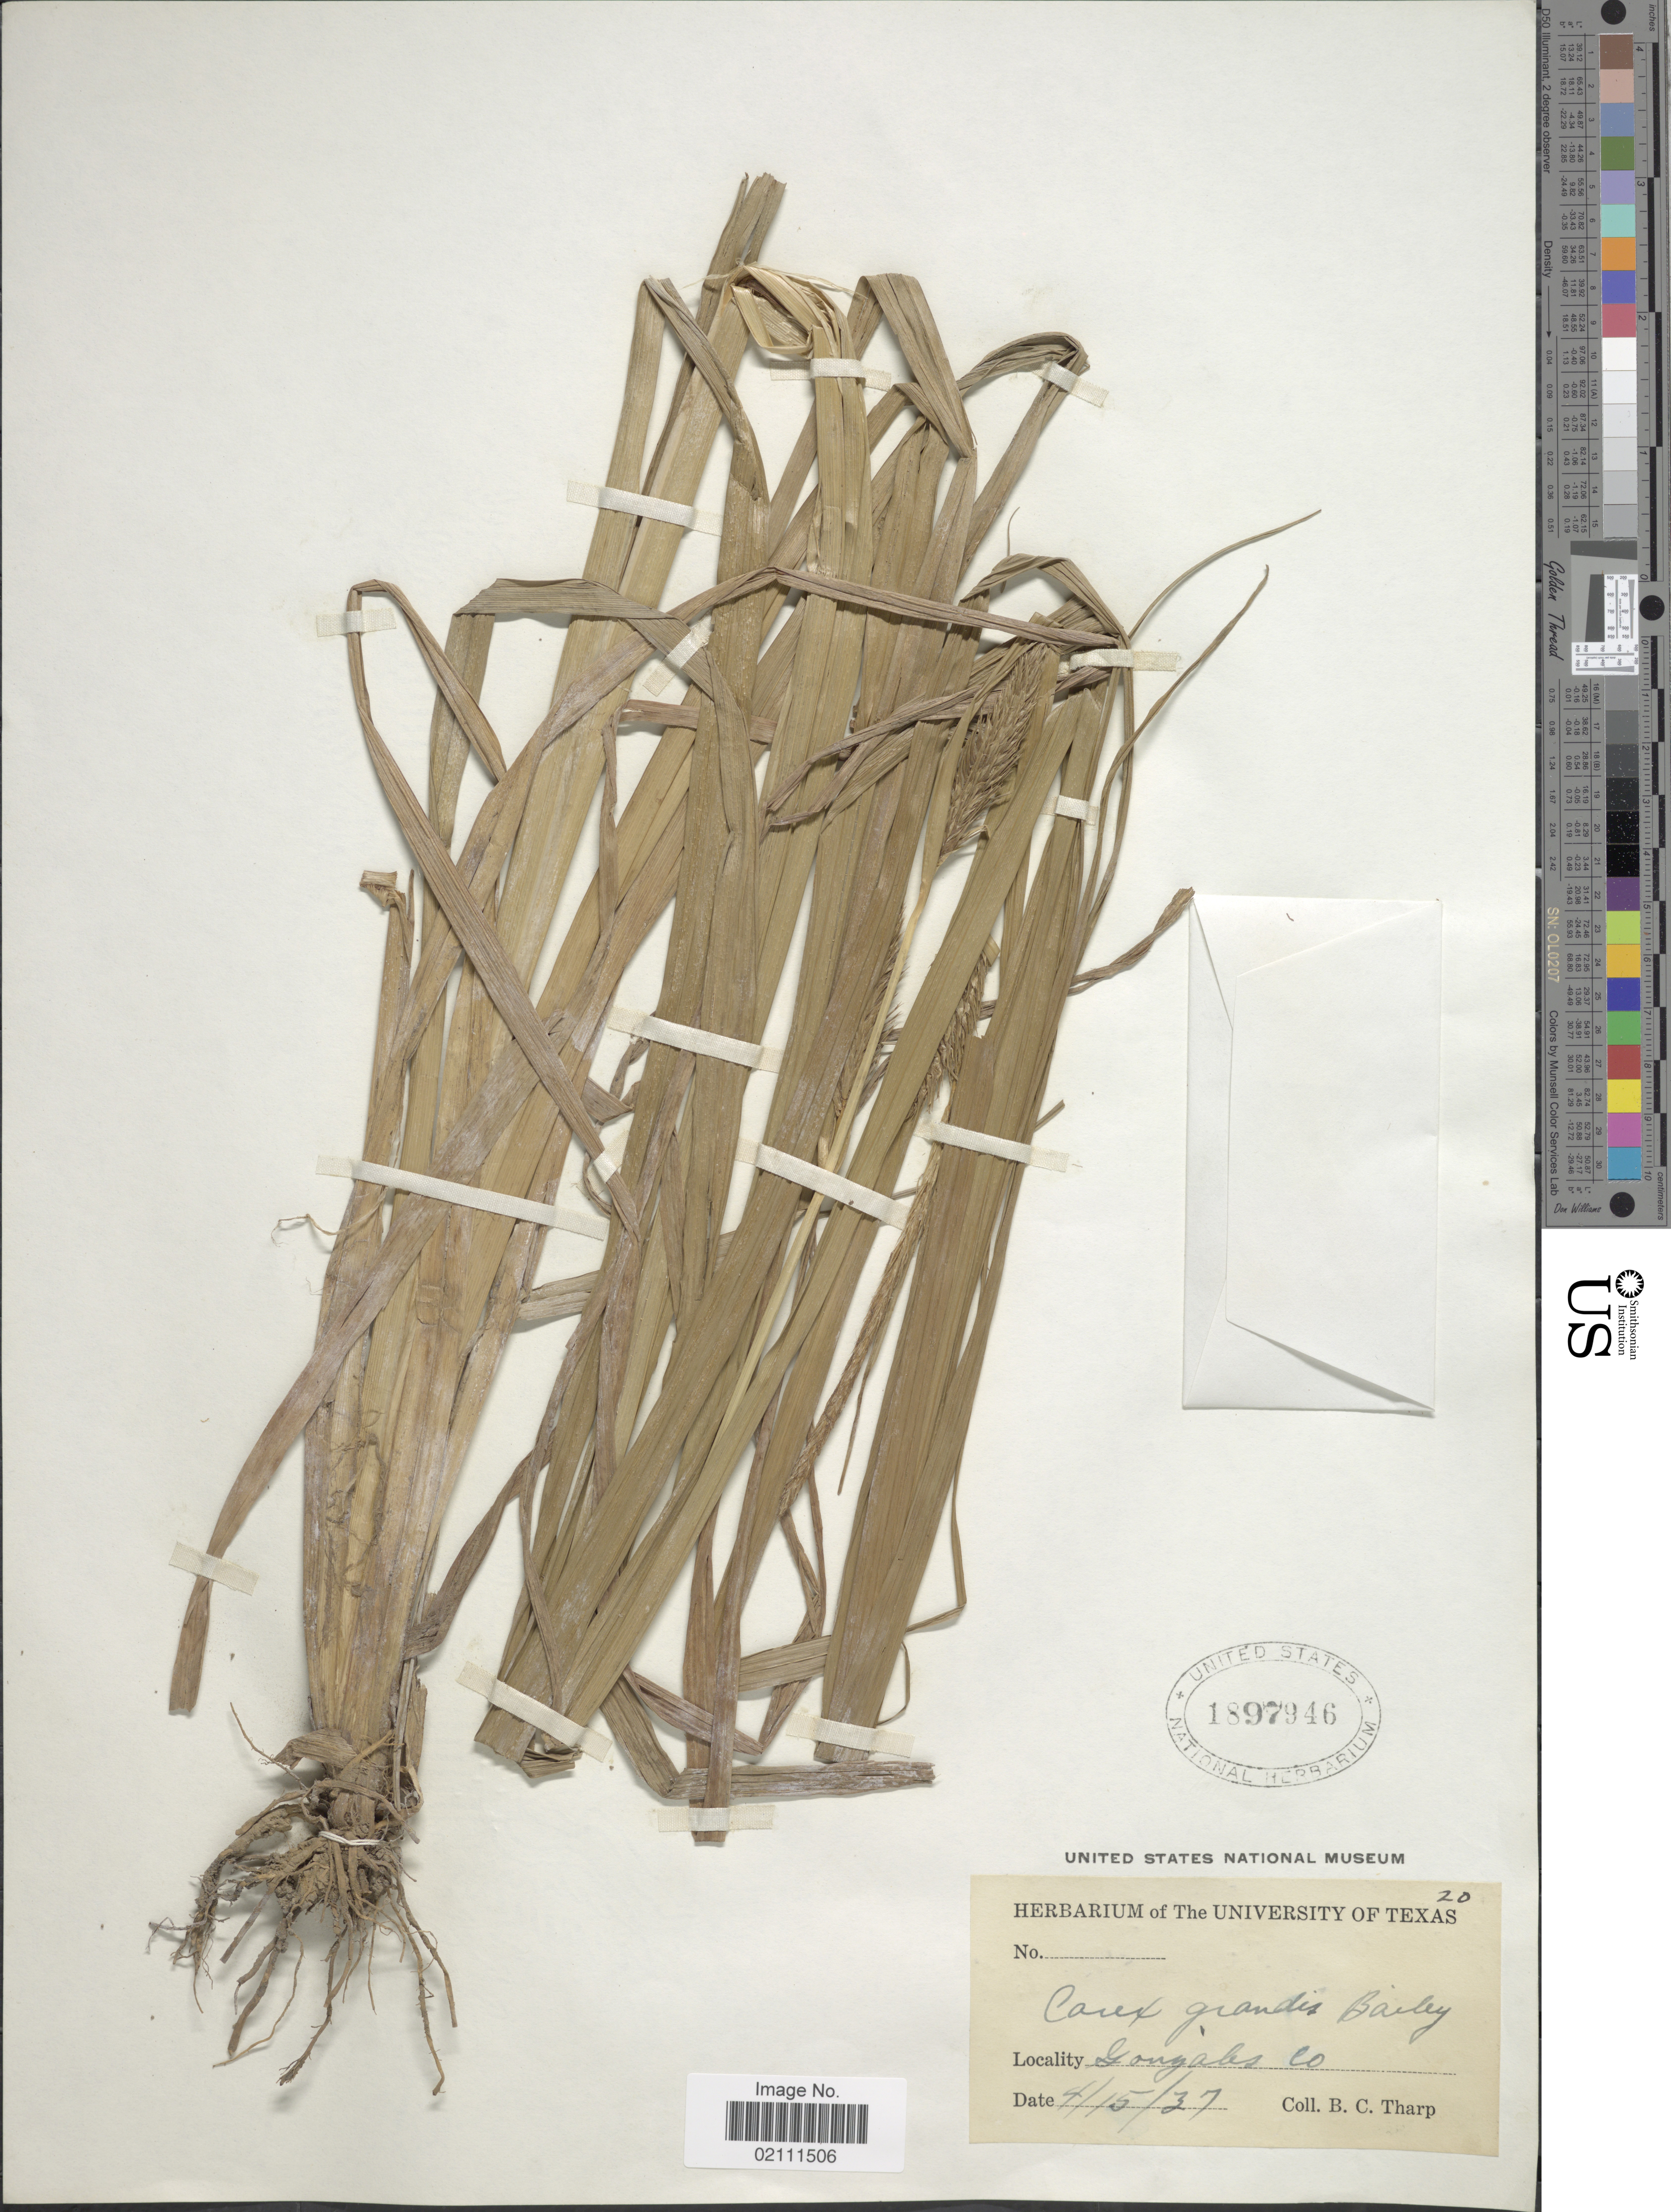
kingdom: Plantae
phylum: Tracheophyta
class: Liliopsida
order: Poales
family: Cyperaceae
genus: Carex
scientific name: Carex gigantea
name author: Rudge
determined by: Strong, Mark T., (BOT), Smithsonian Institution - National Museum of Natural History (UNITED STATES)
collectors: B. C. Tharp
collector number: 20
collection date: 1937-04-15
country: United States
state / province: Texas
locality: Gonzales Co.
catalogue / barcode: US 1897946